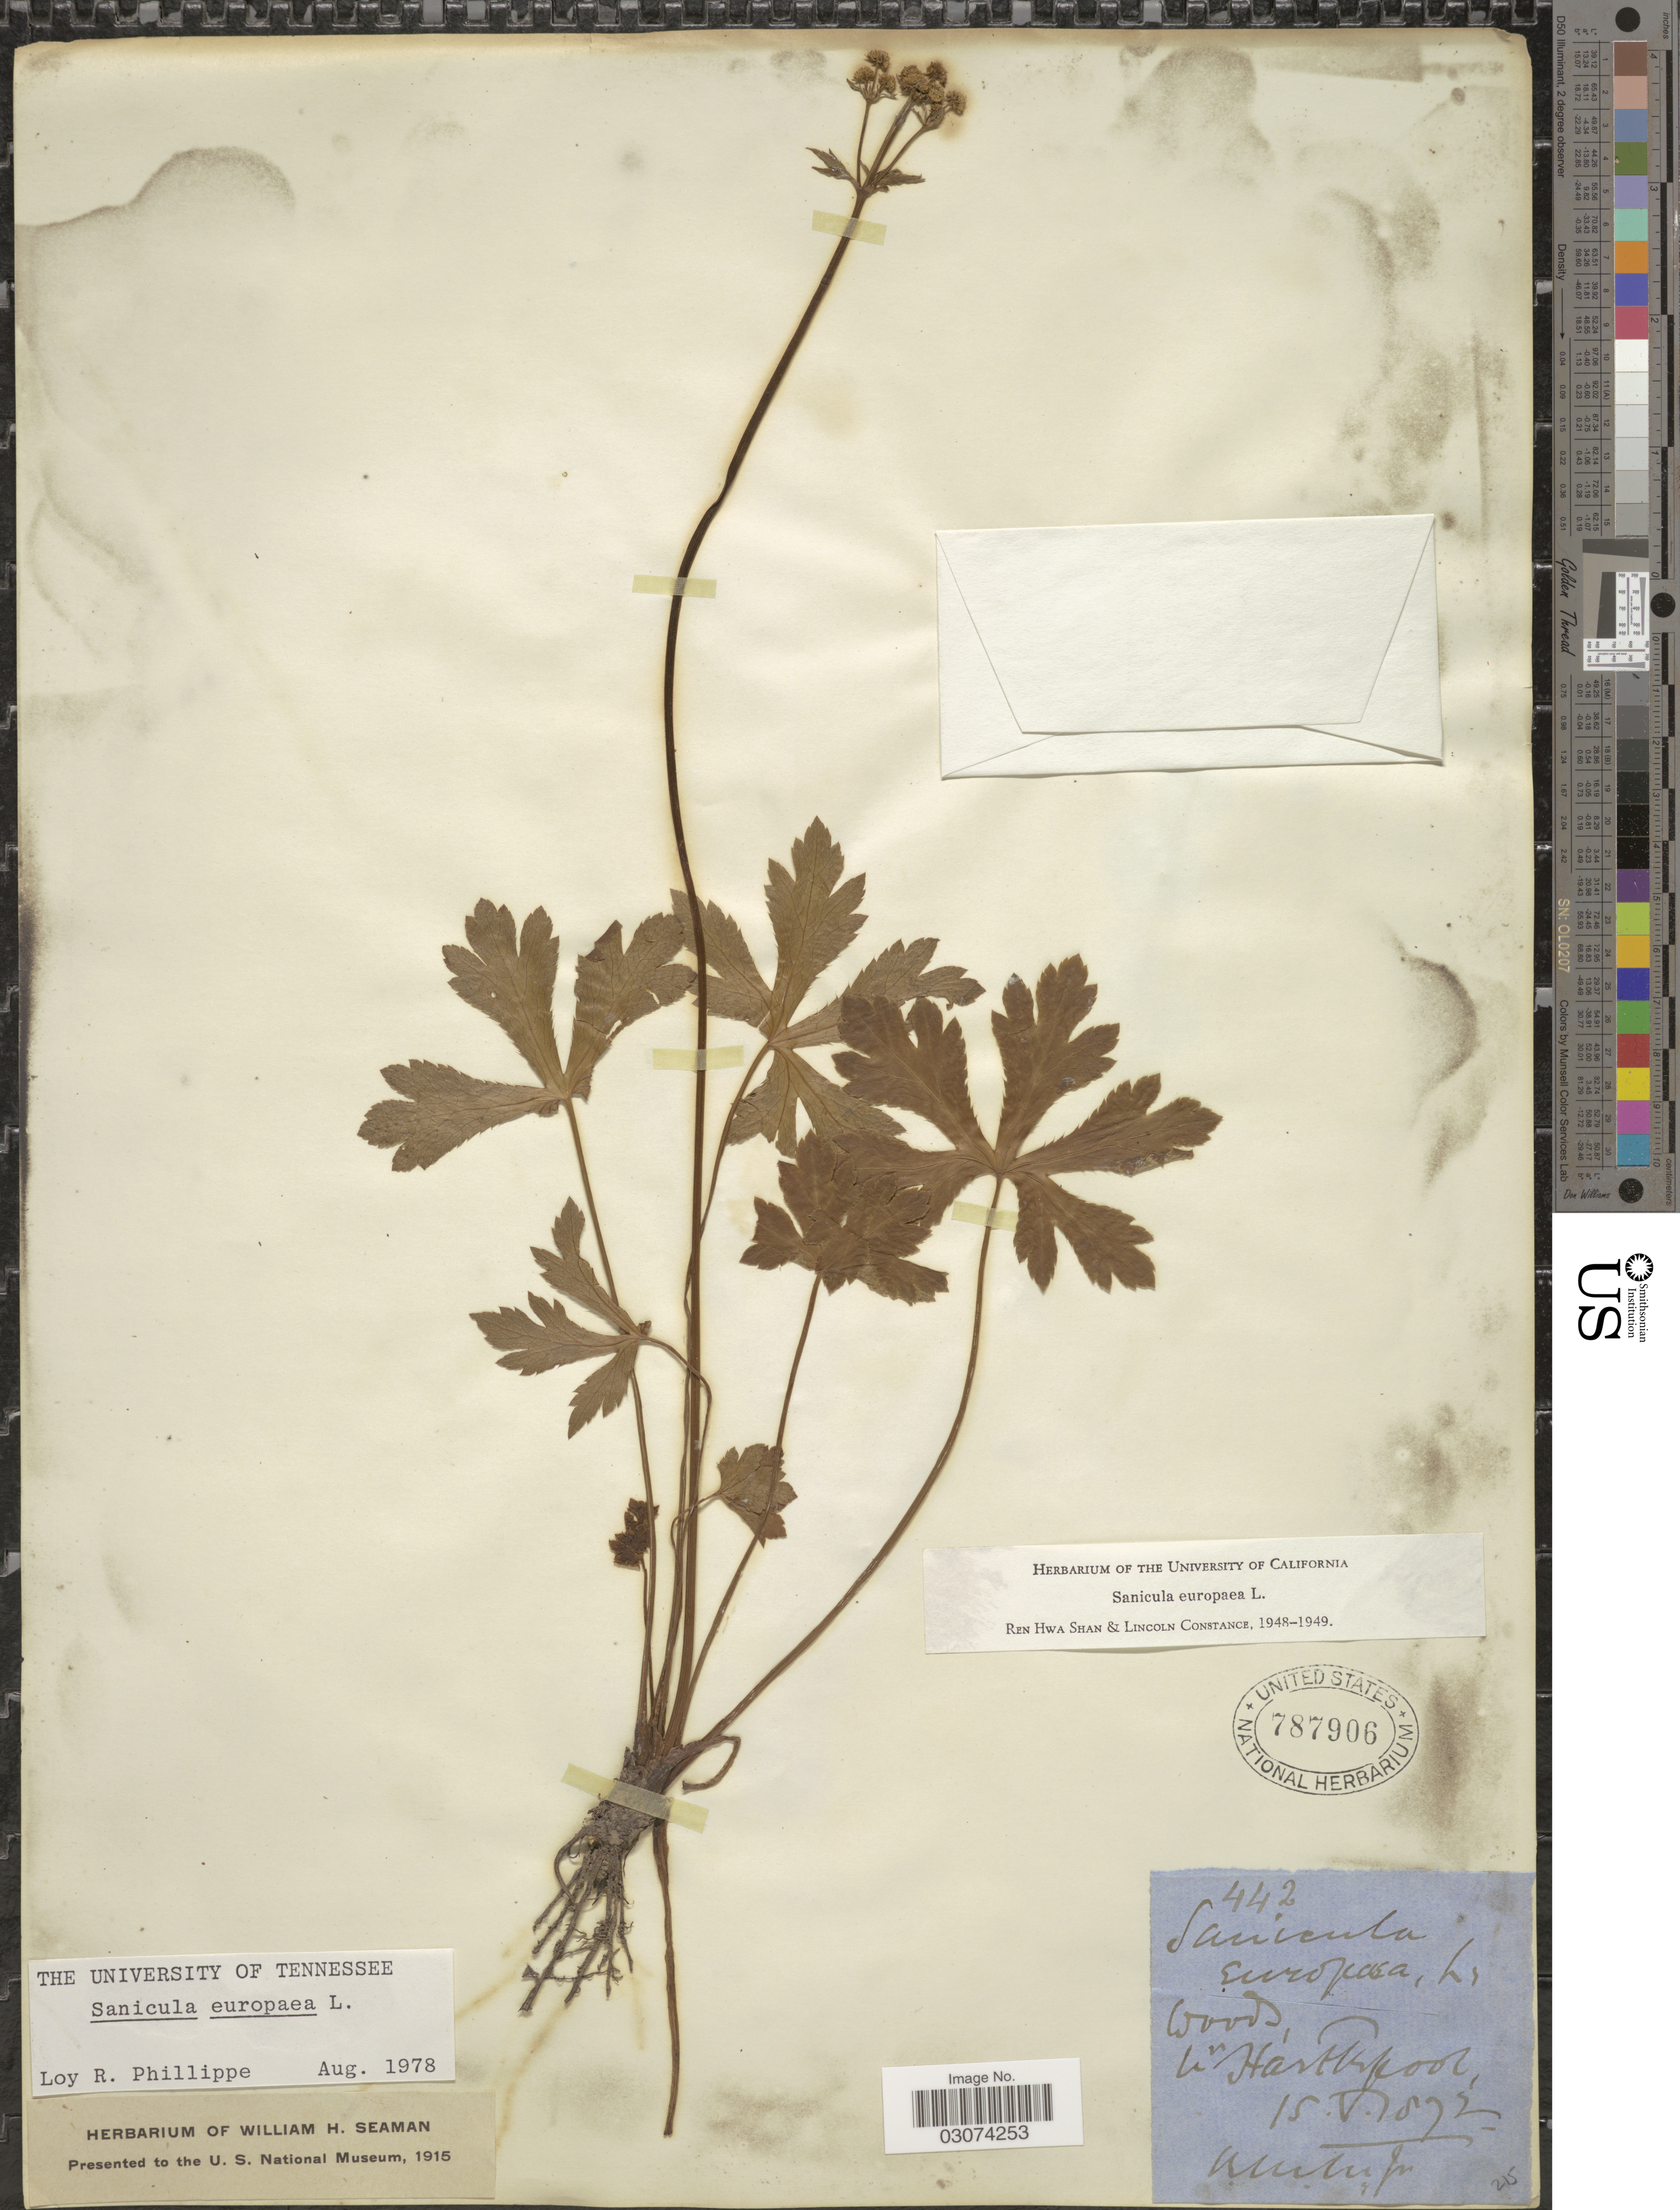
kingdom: Plantae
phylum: Tracheophyta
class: Magnoliopsida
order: Apiales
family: Apiaceae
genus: Sanicula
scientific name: Sanicula europaea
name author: L.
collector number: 442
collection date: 1872-05-15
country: United Kingdom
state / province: England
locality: Hartlepool.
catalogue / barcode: US 787906